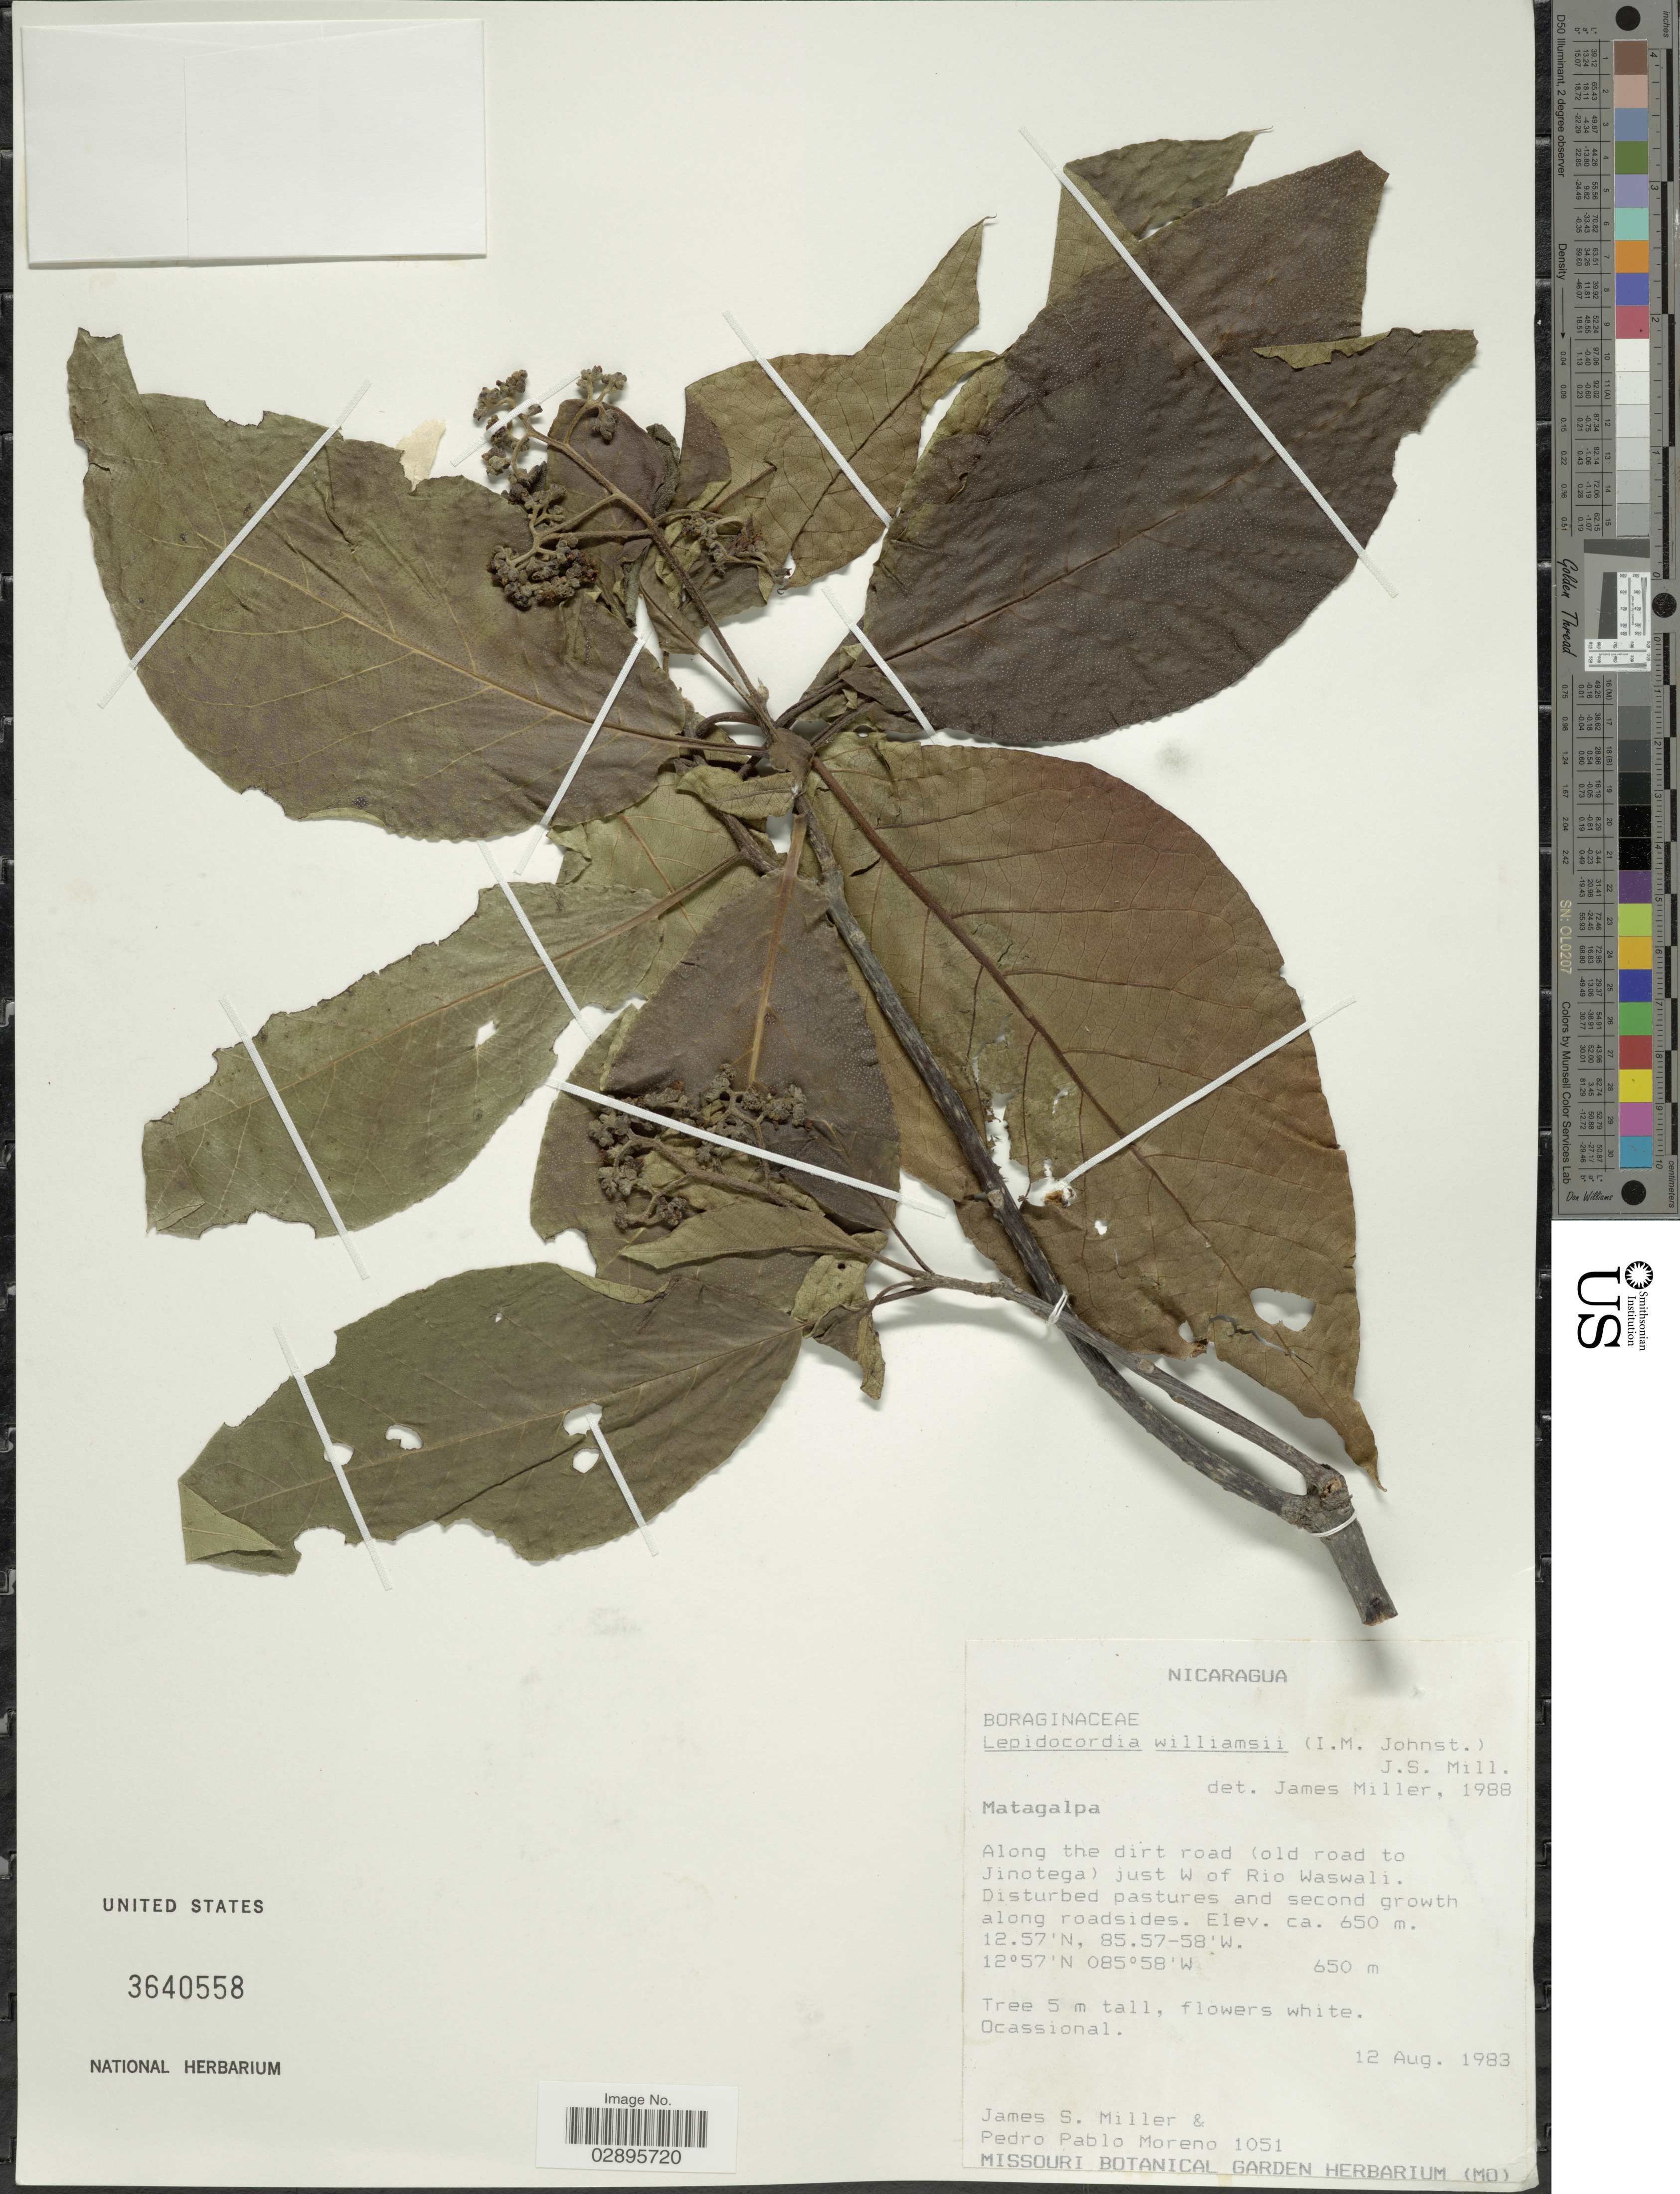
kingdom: Plantae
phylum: Tracheophyta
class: Magnoliopsida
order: Boraginales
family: Ehretiaceae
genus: Lepidocordia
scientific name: Lepidocordia sp.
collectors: J. S. Miller & P. Moreno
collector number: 1051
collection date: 1983-08-12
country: Nicaragua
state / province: Matagalpa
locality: Along the dirt road (old road to Jinotega) just W of Rio Waswali.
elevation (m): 650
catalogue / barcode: US 3640558